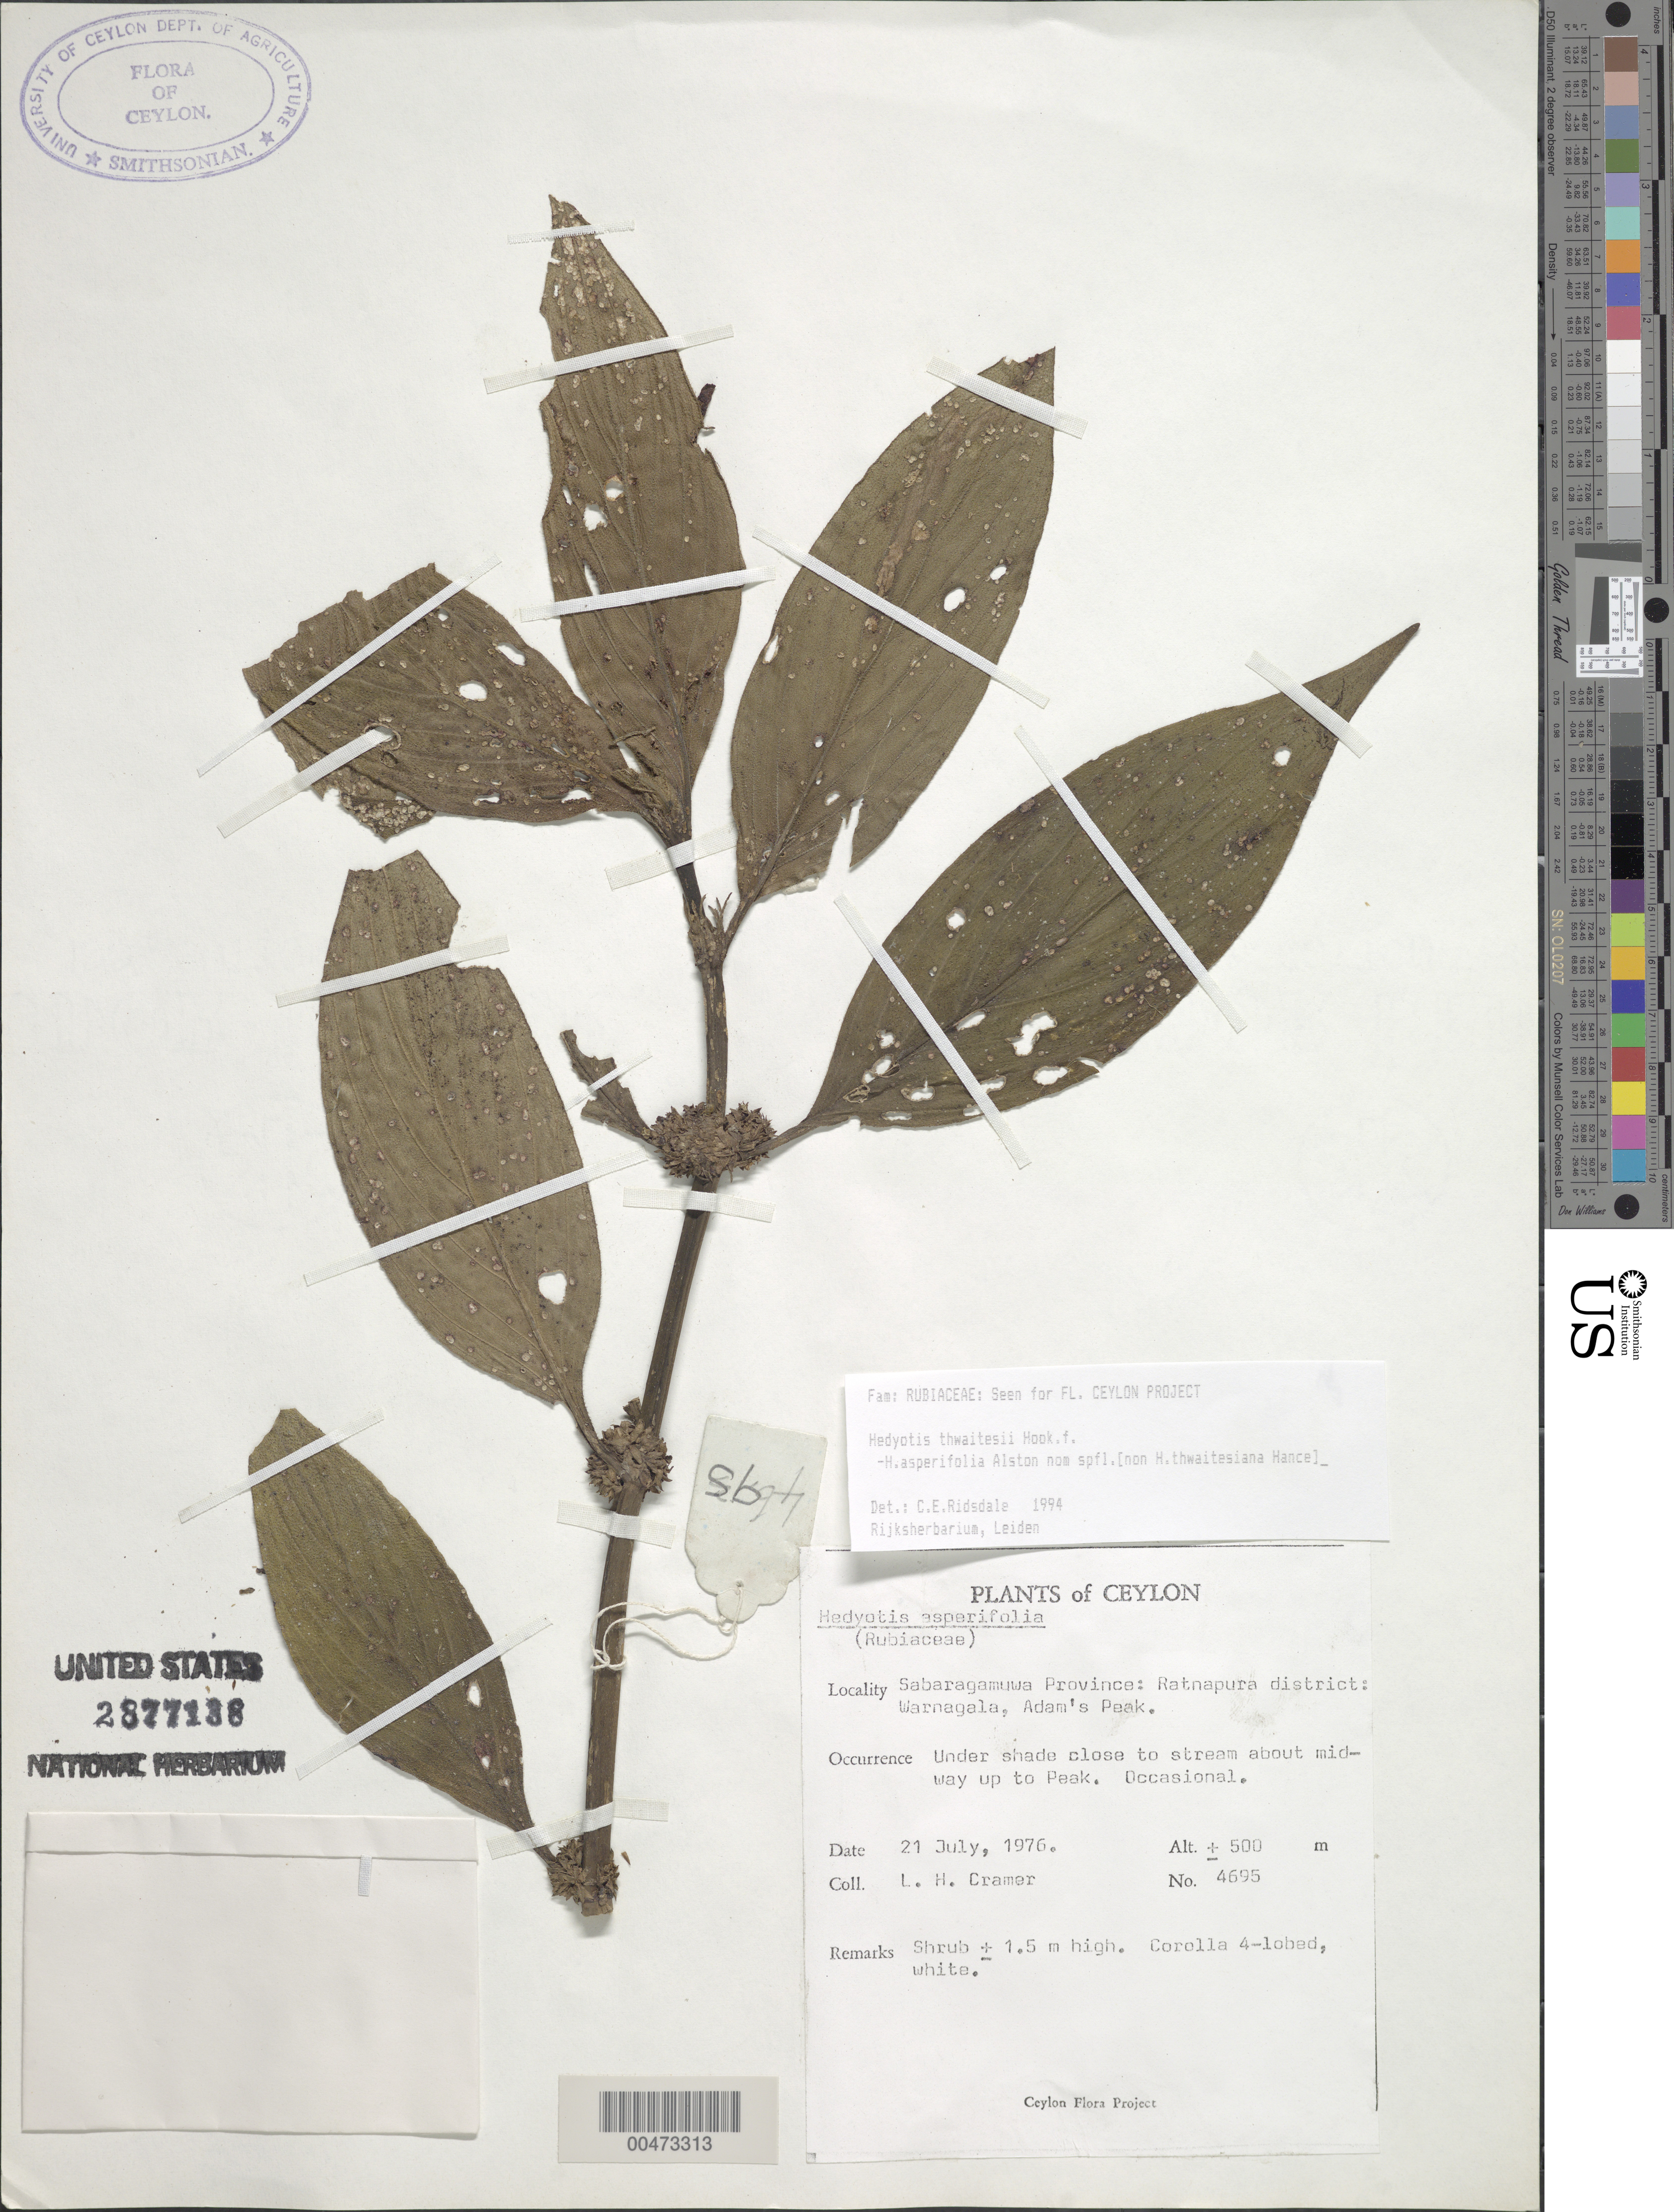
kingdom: Plantae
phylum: Tracheophyta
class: Magnoliopsida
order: Gentianales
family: Rubiaceae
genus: Hedyotis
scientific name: Hedyotis thwaitesii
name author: Hook. f.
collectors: L. H. Cramer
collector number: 4695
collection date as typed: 21 Jul 1976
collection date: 1976-07-21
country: Sri Lanka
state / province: Sabaragamuwa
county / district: Ratnapura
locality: Warnagala, Adam's Peak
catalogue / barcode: US 2877138